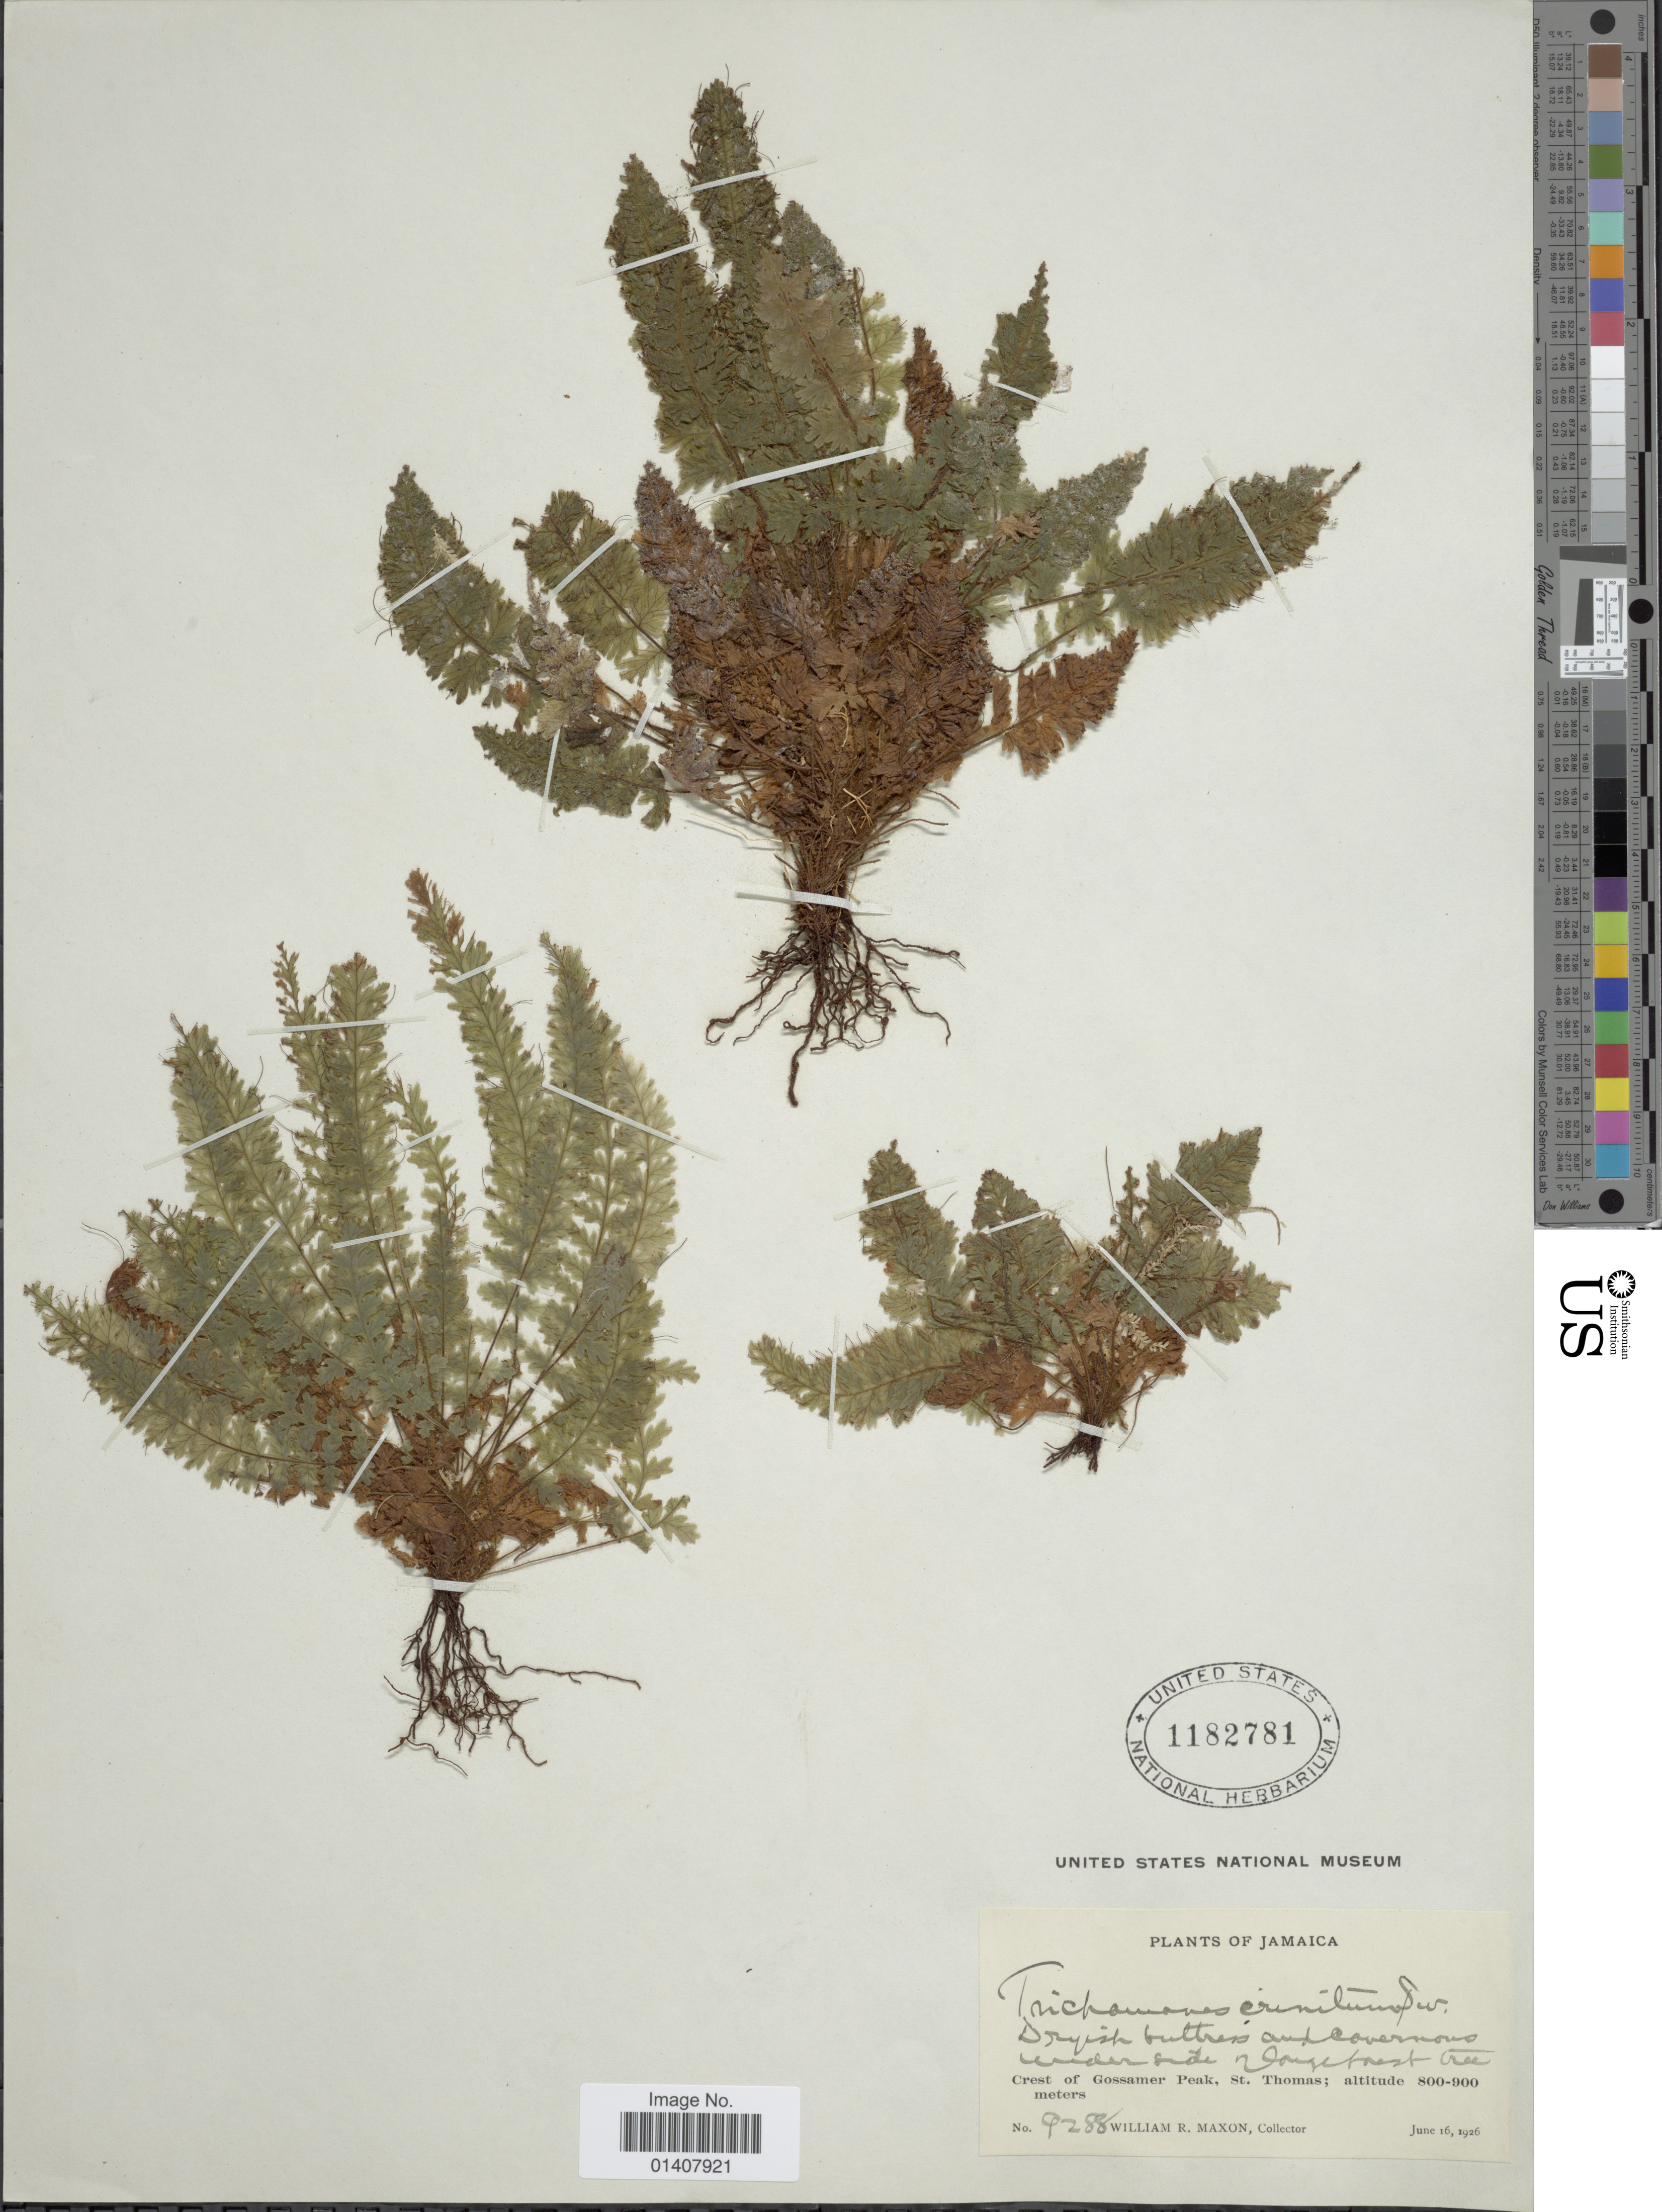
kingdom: Plantae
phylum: Tracheophyta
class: Polypodiopsida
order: Hymenophyllales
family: Hymenophyllaceae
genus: Trichomanes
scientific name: Trichomanes crinitum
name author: Sw.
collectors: W. R. Maxon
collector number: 9288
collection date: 1926-06-16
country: Jamaica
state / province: Saint Thomas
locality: Crest of Gossamer peak, St. Thomas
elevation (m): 800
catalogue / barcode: US 1182781